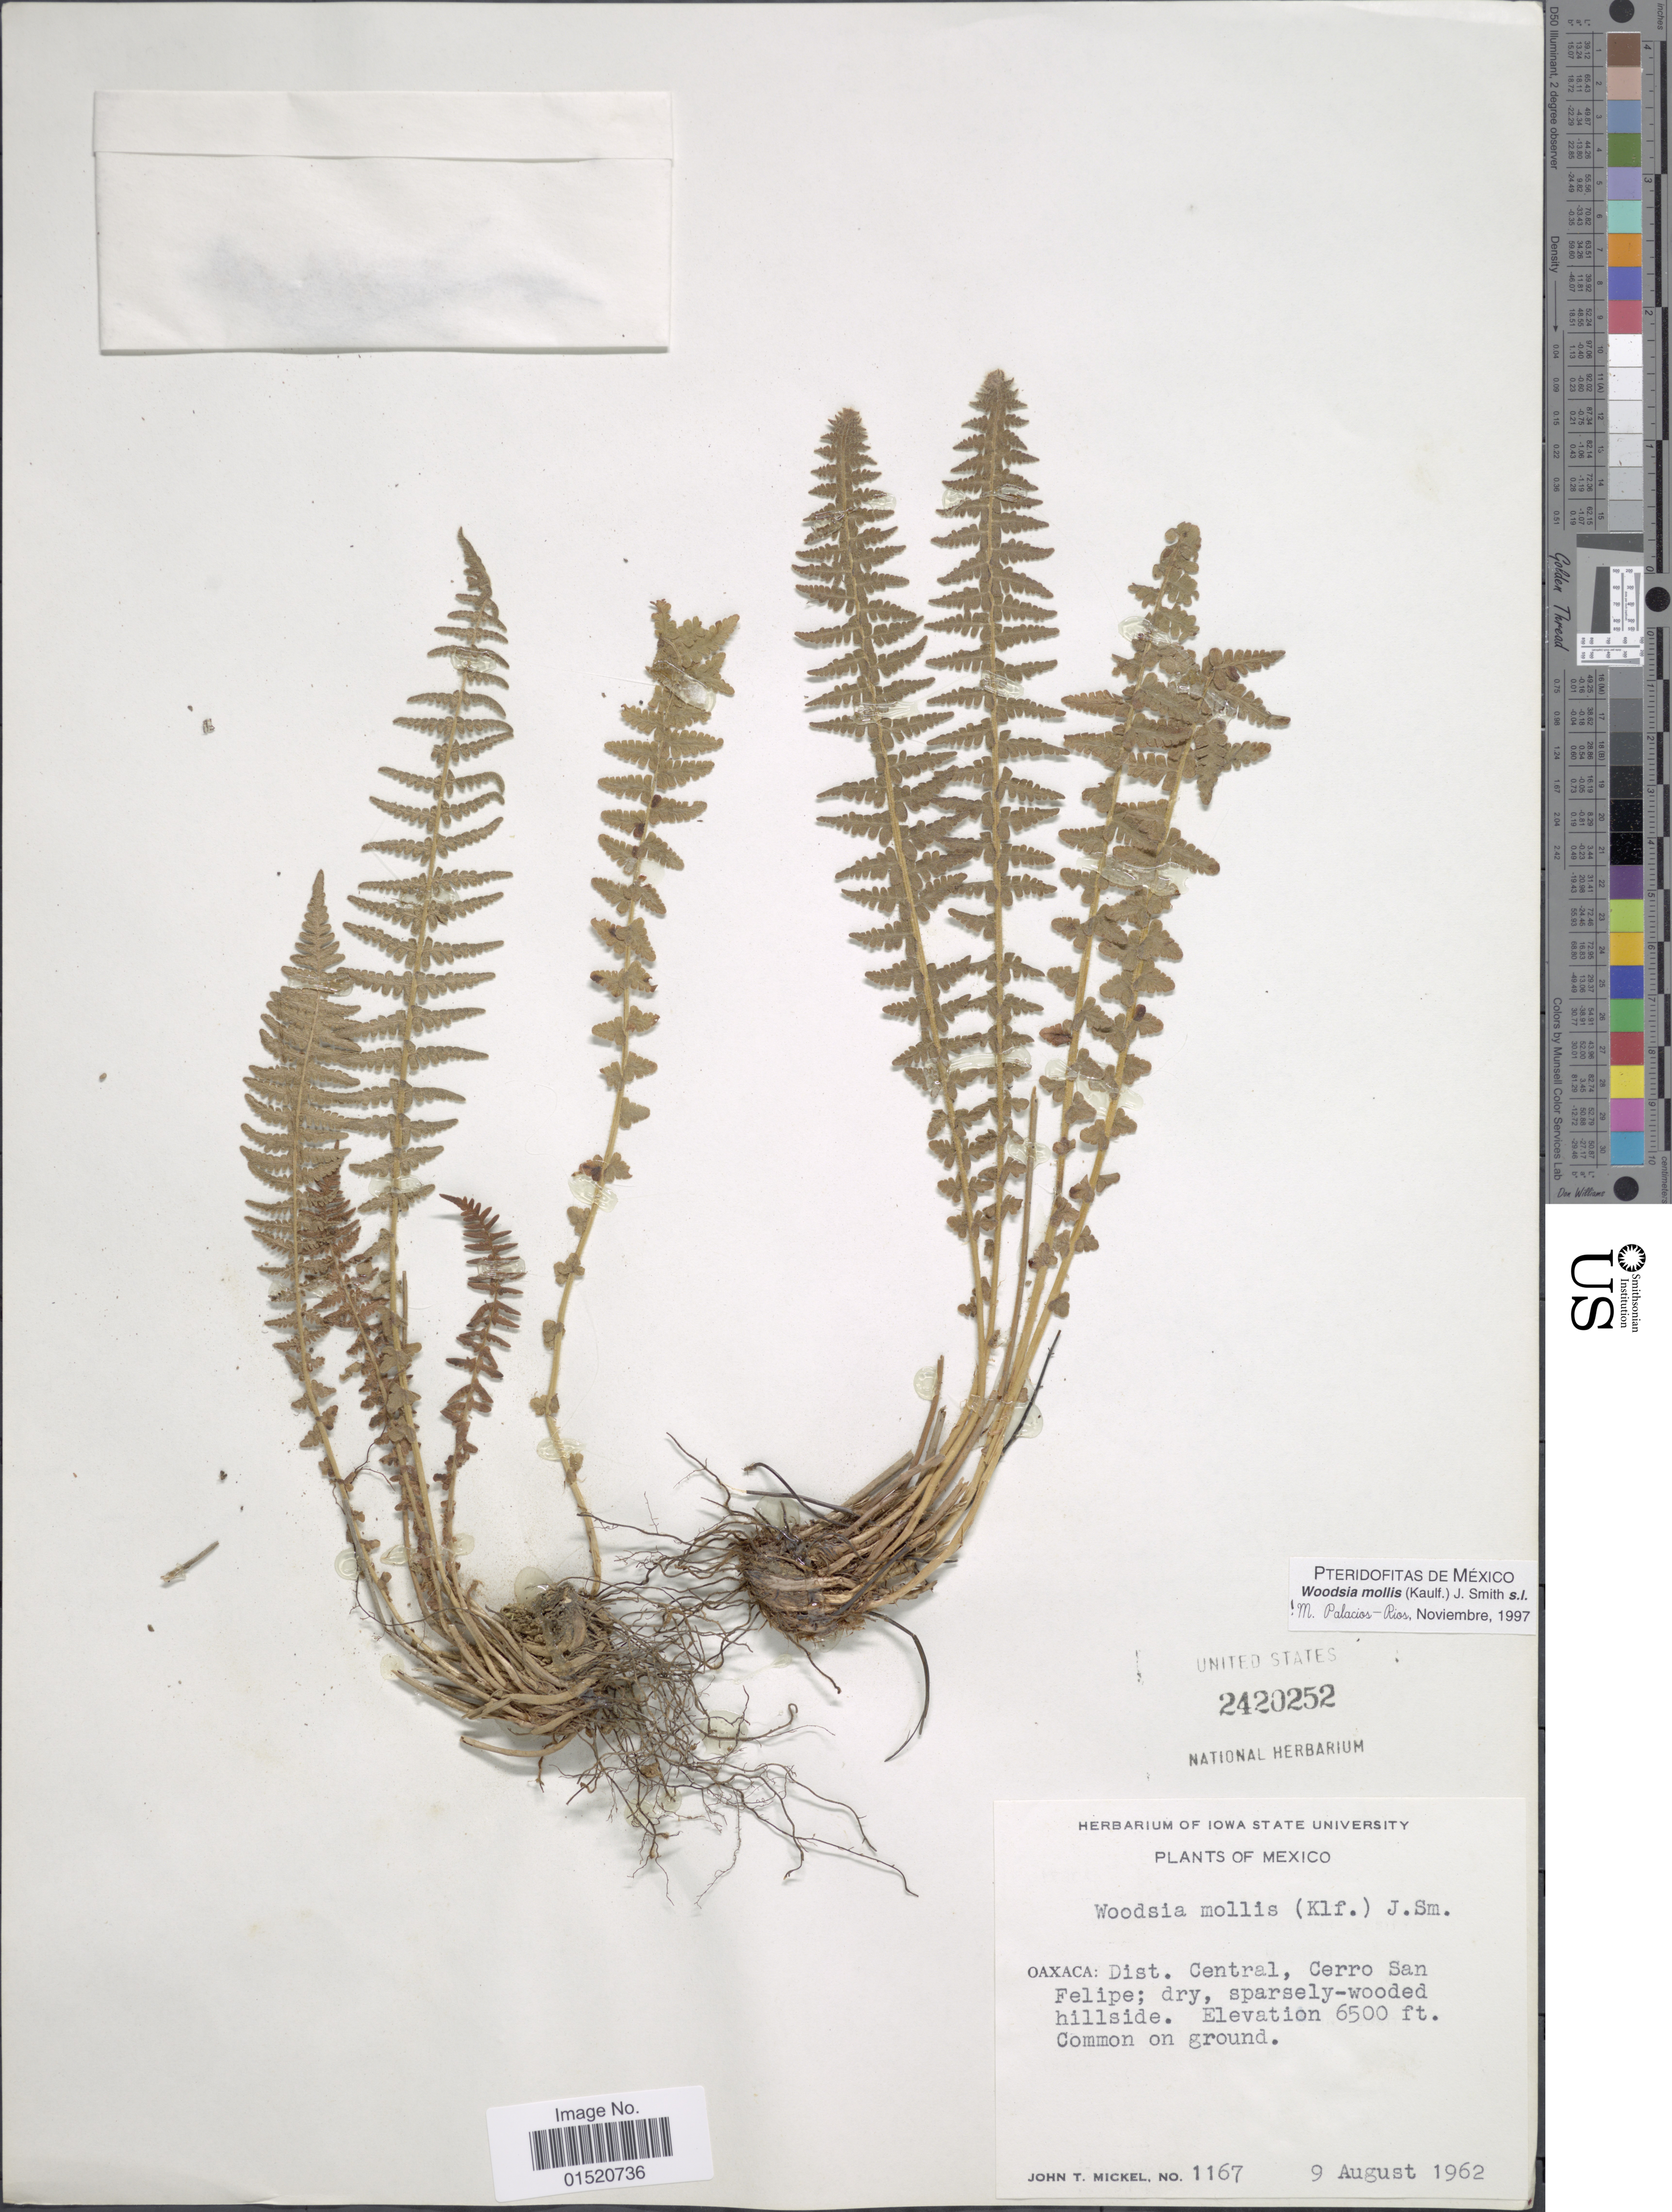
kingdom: Plantae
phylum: Tracheophyta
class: Polypodiopsida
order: Polypodiales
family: Woodsiaceae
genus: Woodsia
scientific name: Woodsia mollis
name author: (Kaulf.) J. Sm.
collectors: J. T. Mickel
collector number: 1167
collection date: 1962-08-09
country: Mexico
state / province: Oaxaca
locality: Dist. Central, Cerro San Felipe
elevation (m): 1981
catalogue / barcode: US 2420252